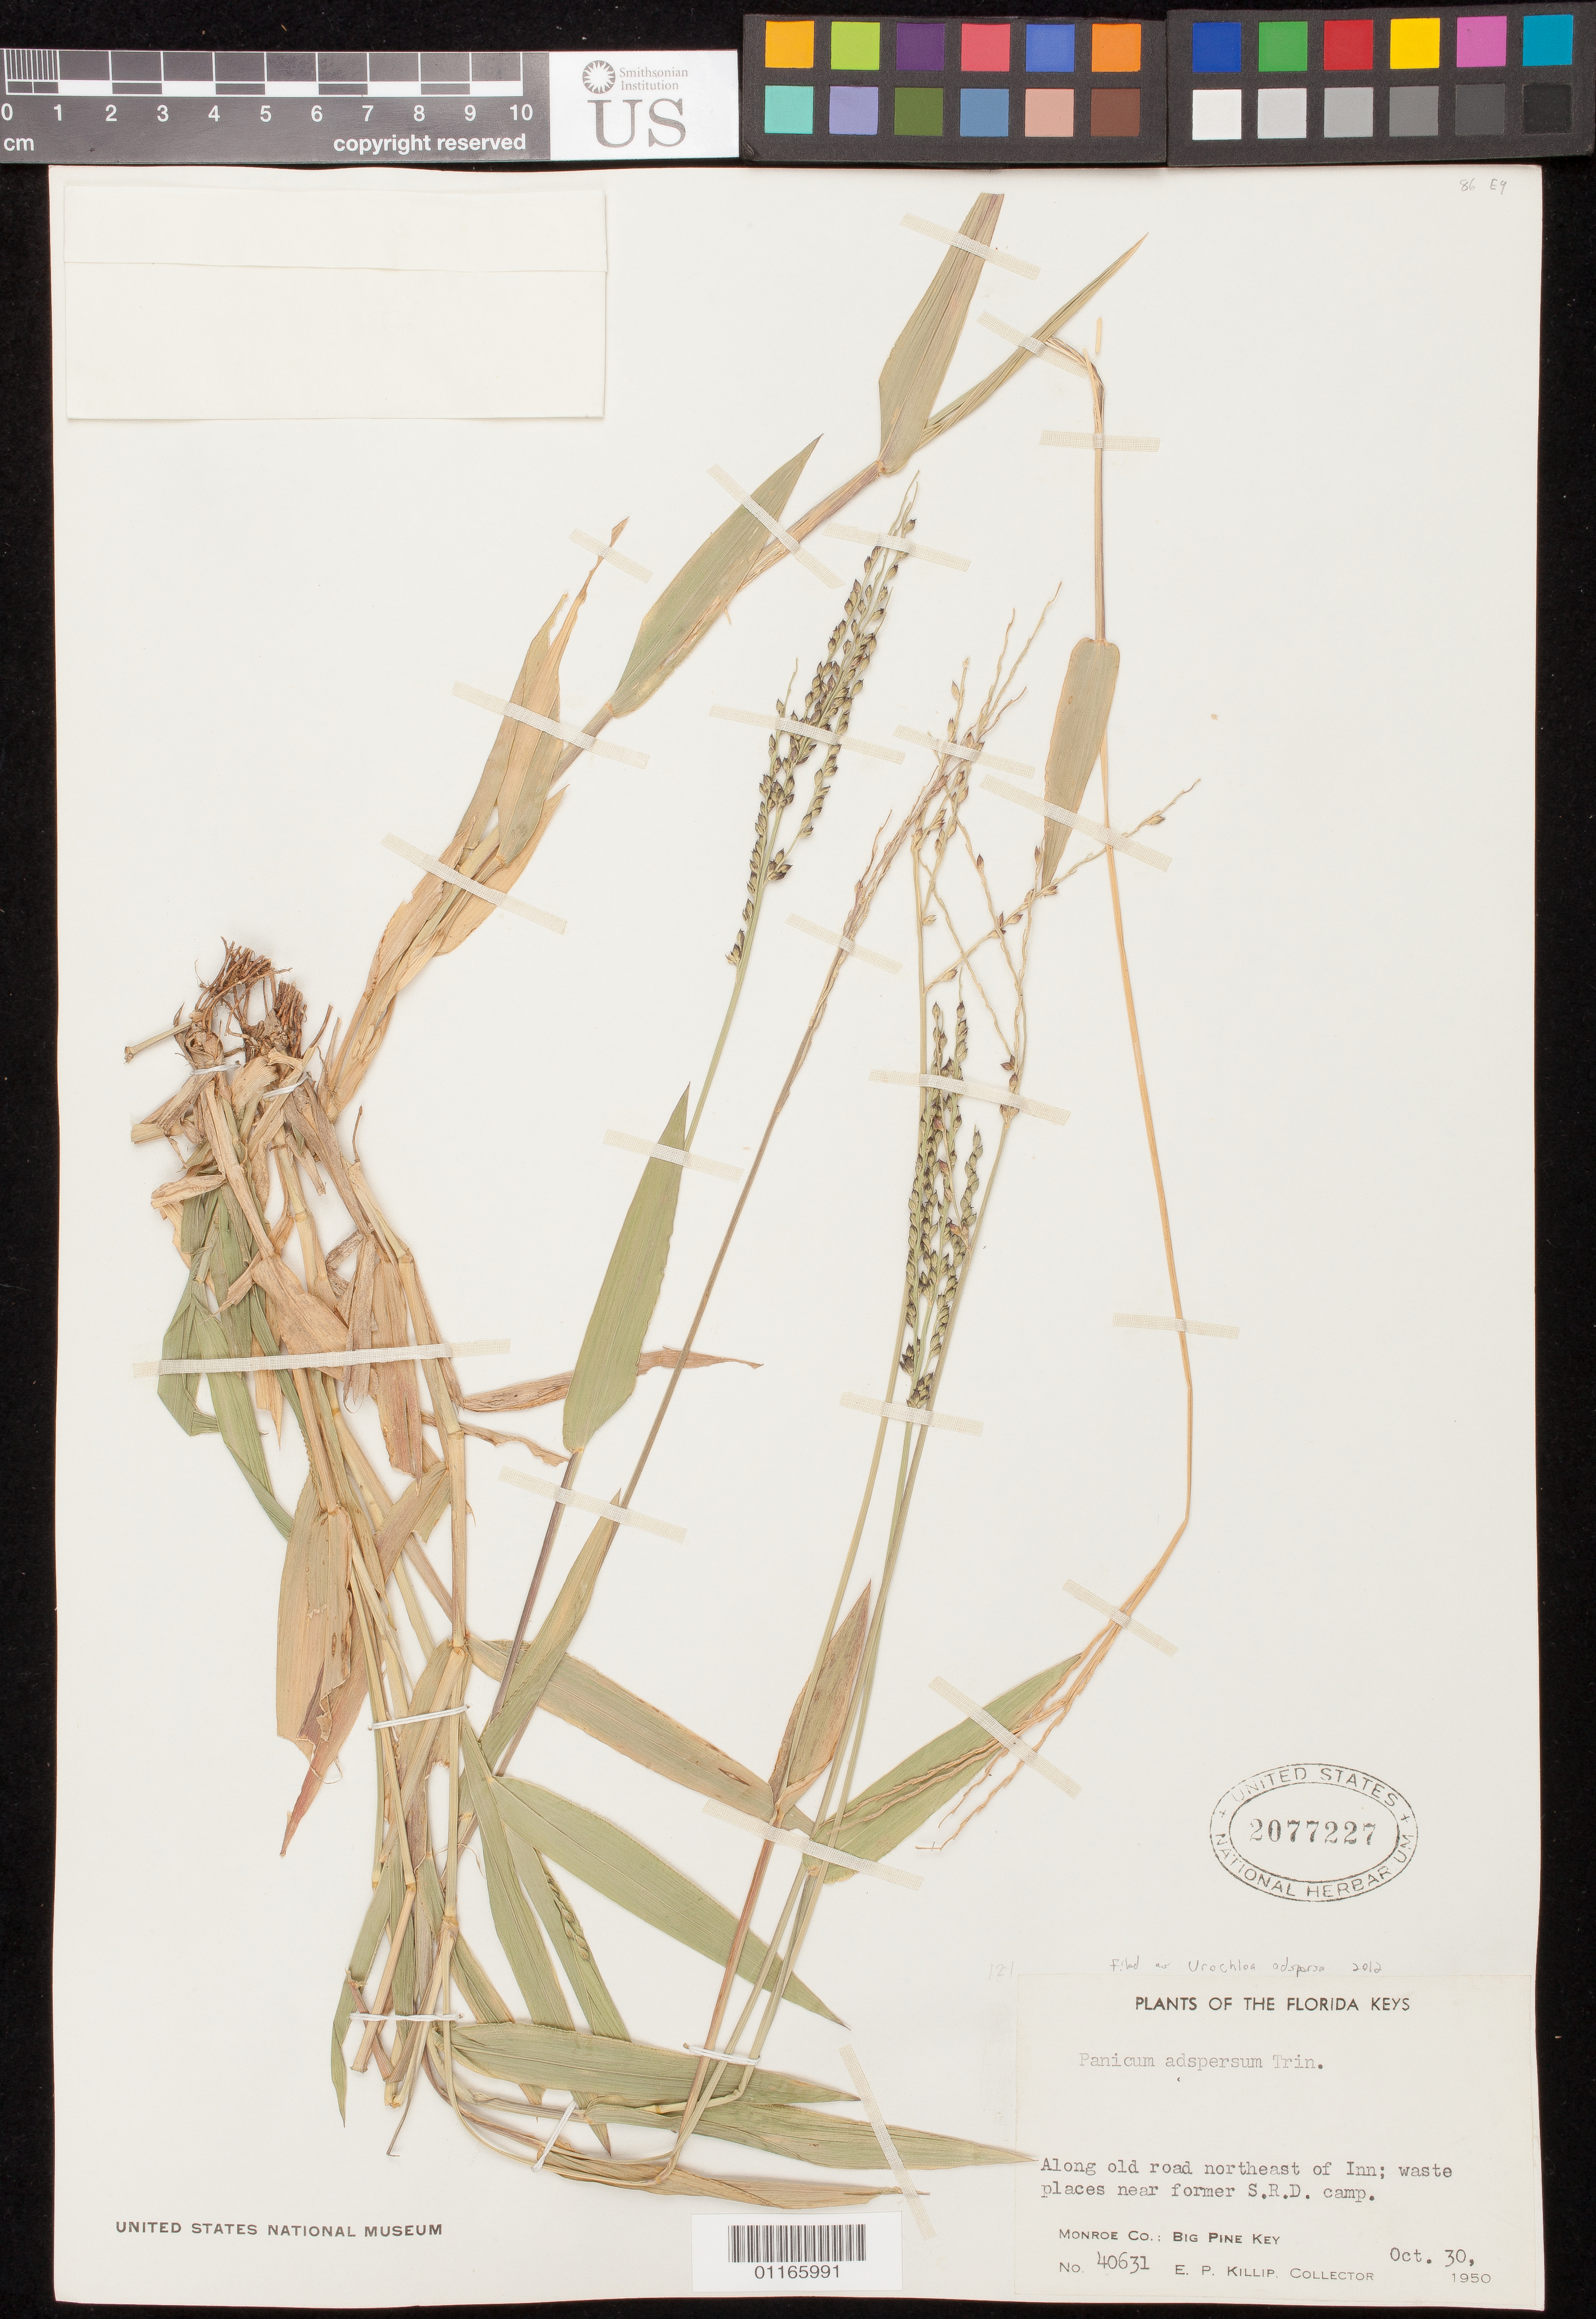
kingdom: Plantae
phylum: Tracheophyta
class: Liliopsida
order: Poales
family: Poaceae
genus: Urochloa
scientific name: Urochloa adspersa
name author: (Trin.) R.D. Webster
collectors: E. P. Killip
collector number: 40631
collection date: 1950-10-30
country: United States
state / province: Florida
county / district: Monroe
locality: Big Pine Key. Along old road northeast of Inn; waste places near former S.R.D. camp.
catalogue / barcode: US 2077227